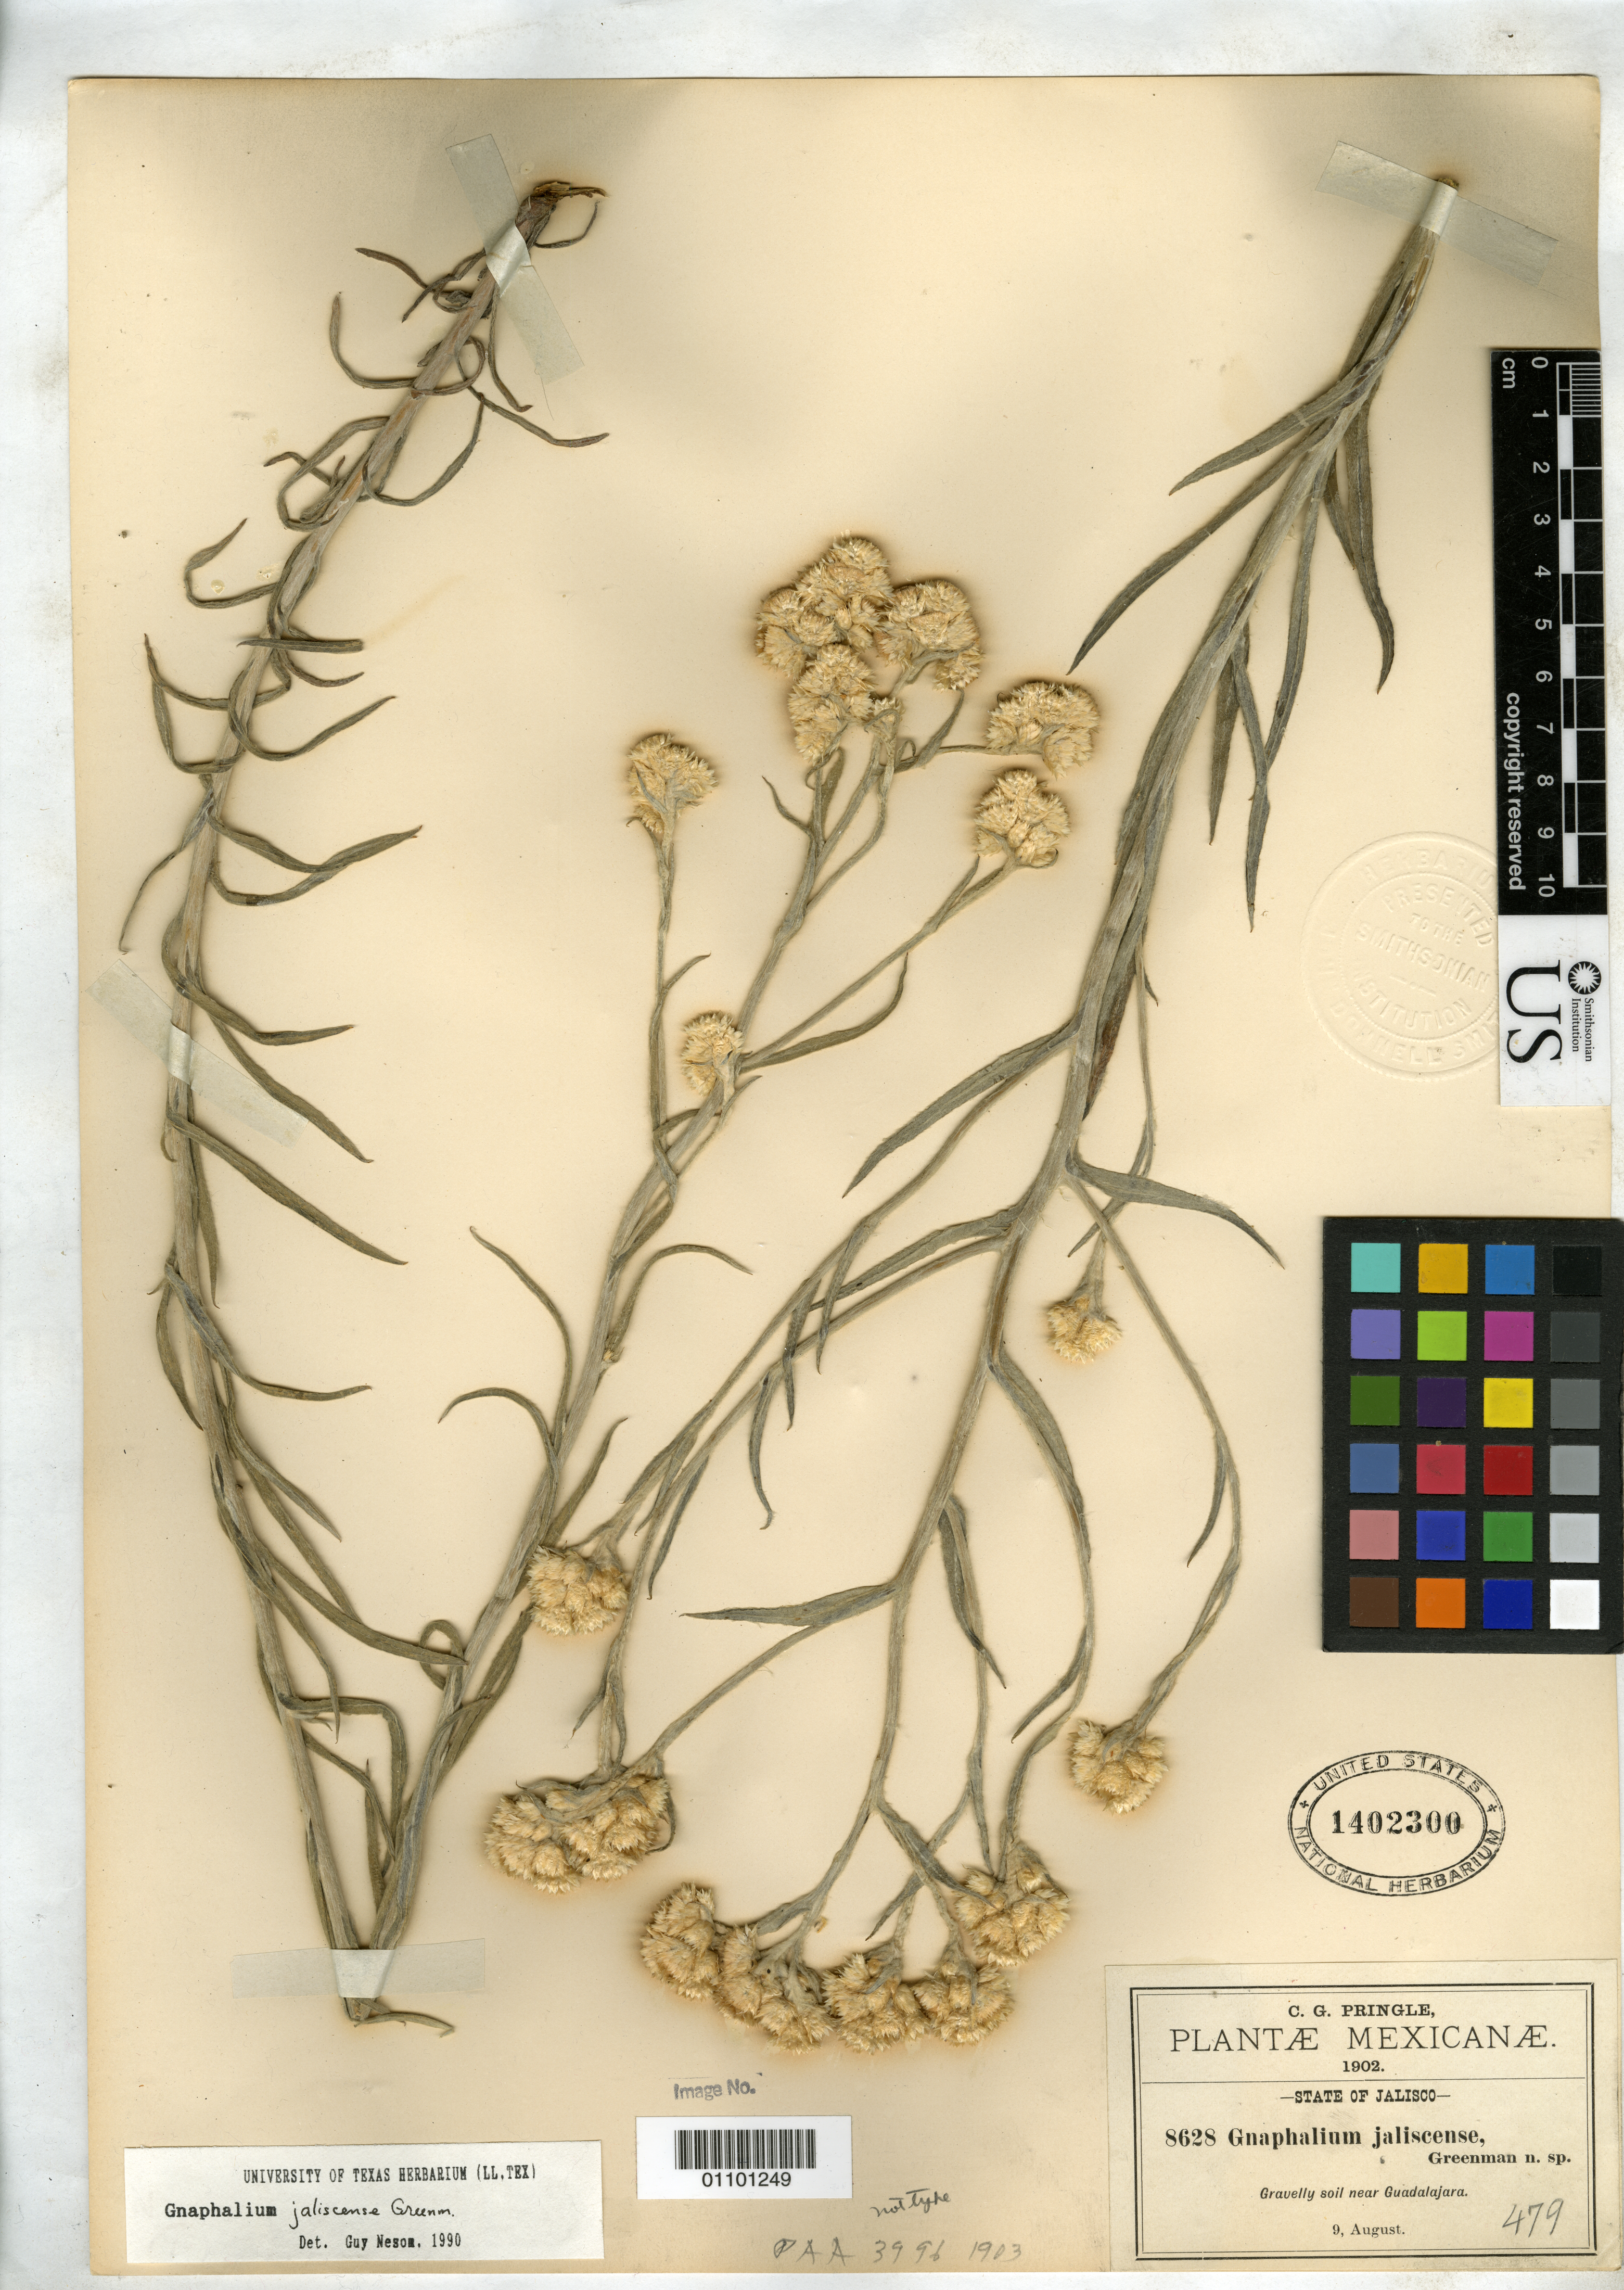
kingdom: Plantae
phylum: Tracheophyta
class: Magnoliopsida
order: Asterales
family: Asteraceae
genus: Gnaphalium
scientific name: Gnaphalium jaliscense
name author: Greenm.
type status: Isosyntype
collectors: C. G. Pringle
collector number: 8628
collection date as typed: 09 Aug 1902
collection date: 1902-08-09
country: Mexico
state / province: Jalisco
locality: Near Guadalajara.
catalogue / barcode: US 1402300